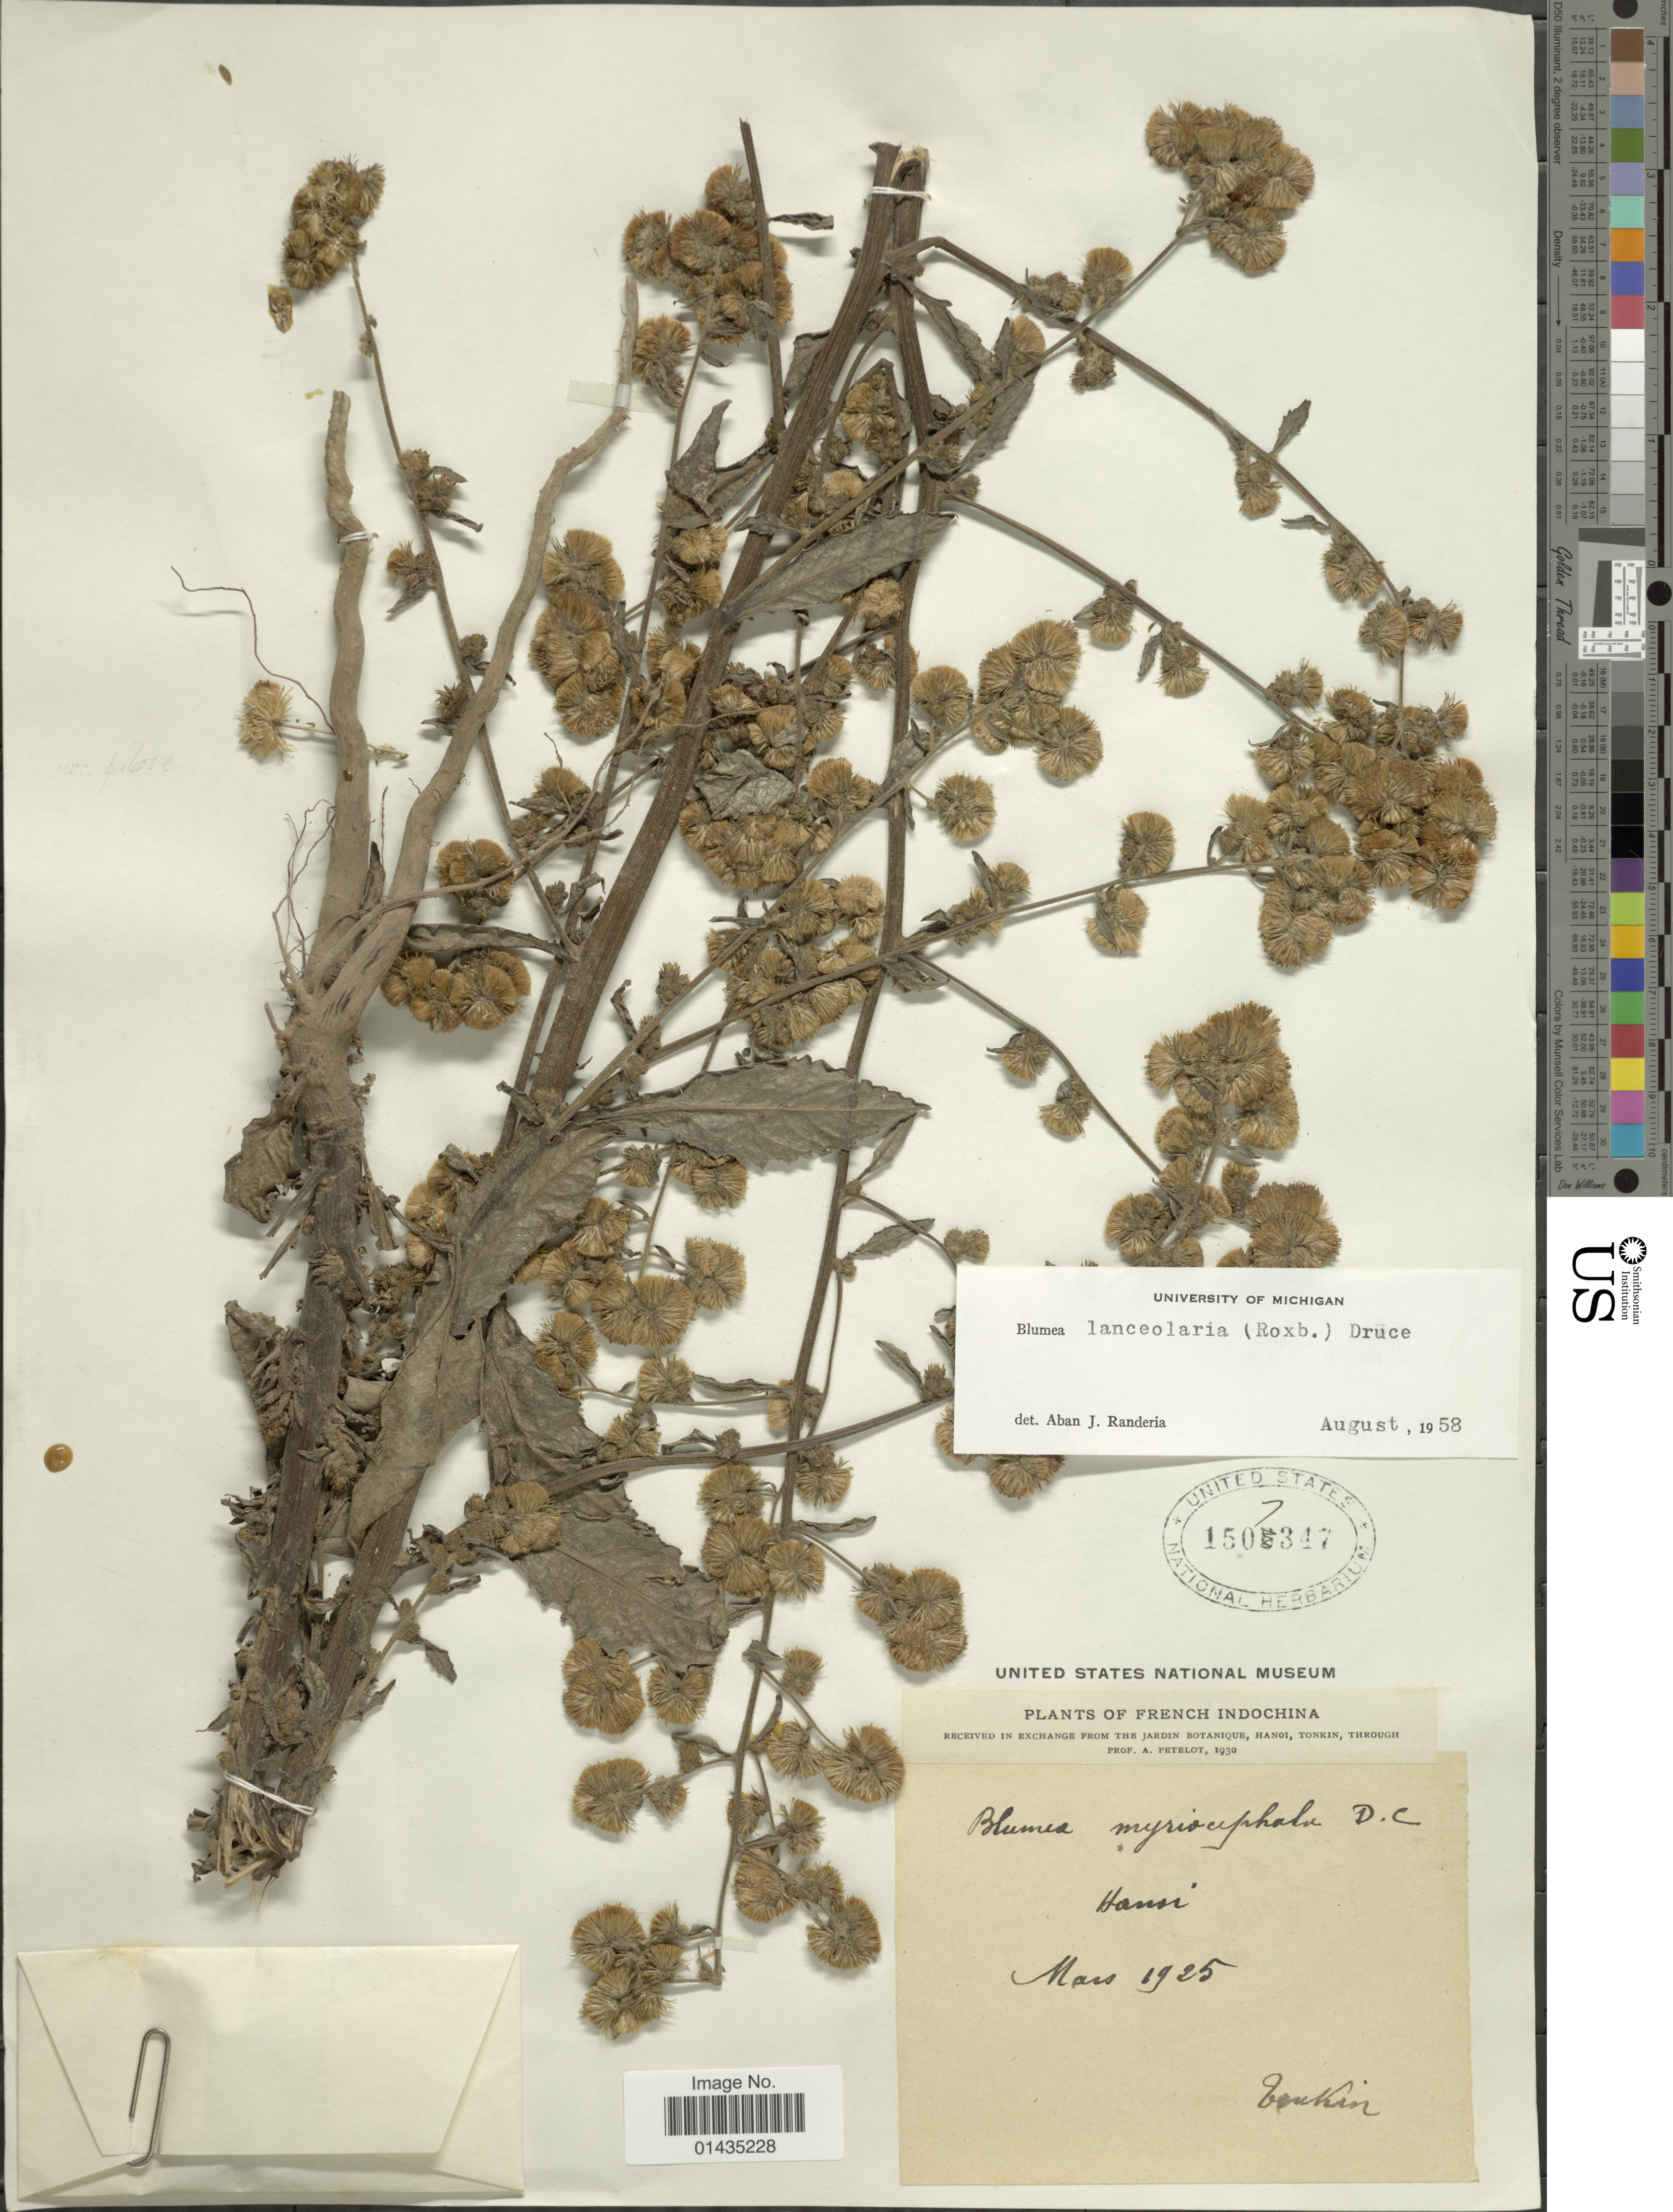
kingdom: Plantae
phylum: Tracheophyta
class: Magnoliopsida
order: Asterales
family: Asteraceae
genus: Blumea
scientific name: Blumea lanceolaria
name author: (Roxb.) Druce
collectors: A. Petelot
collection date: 1925-03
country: Vietnam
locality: French Indochina, Tonkin. Hansi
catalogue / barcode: US 1507347